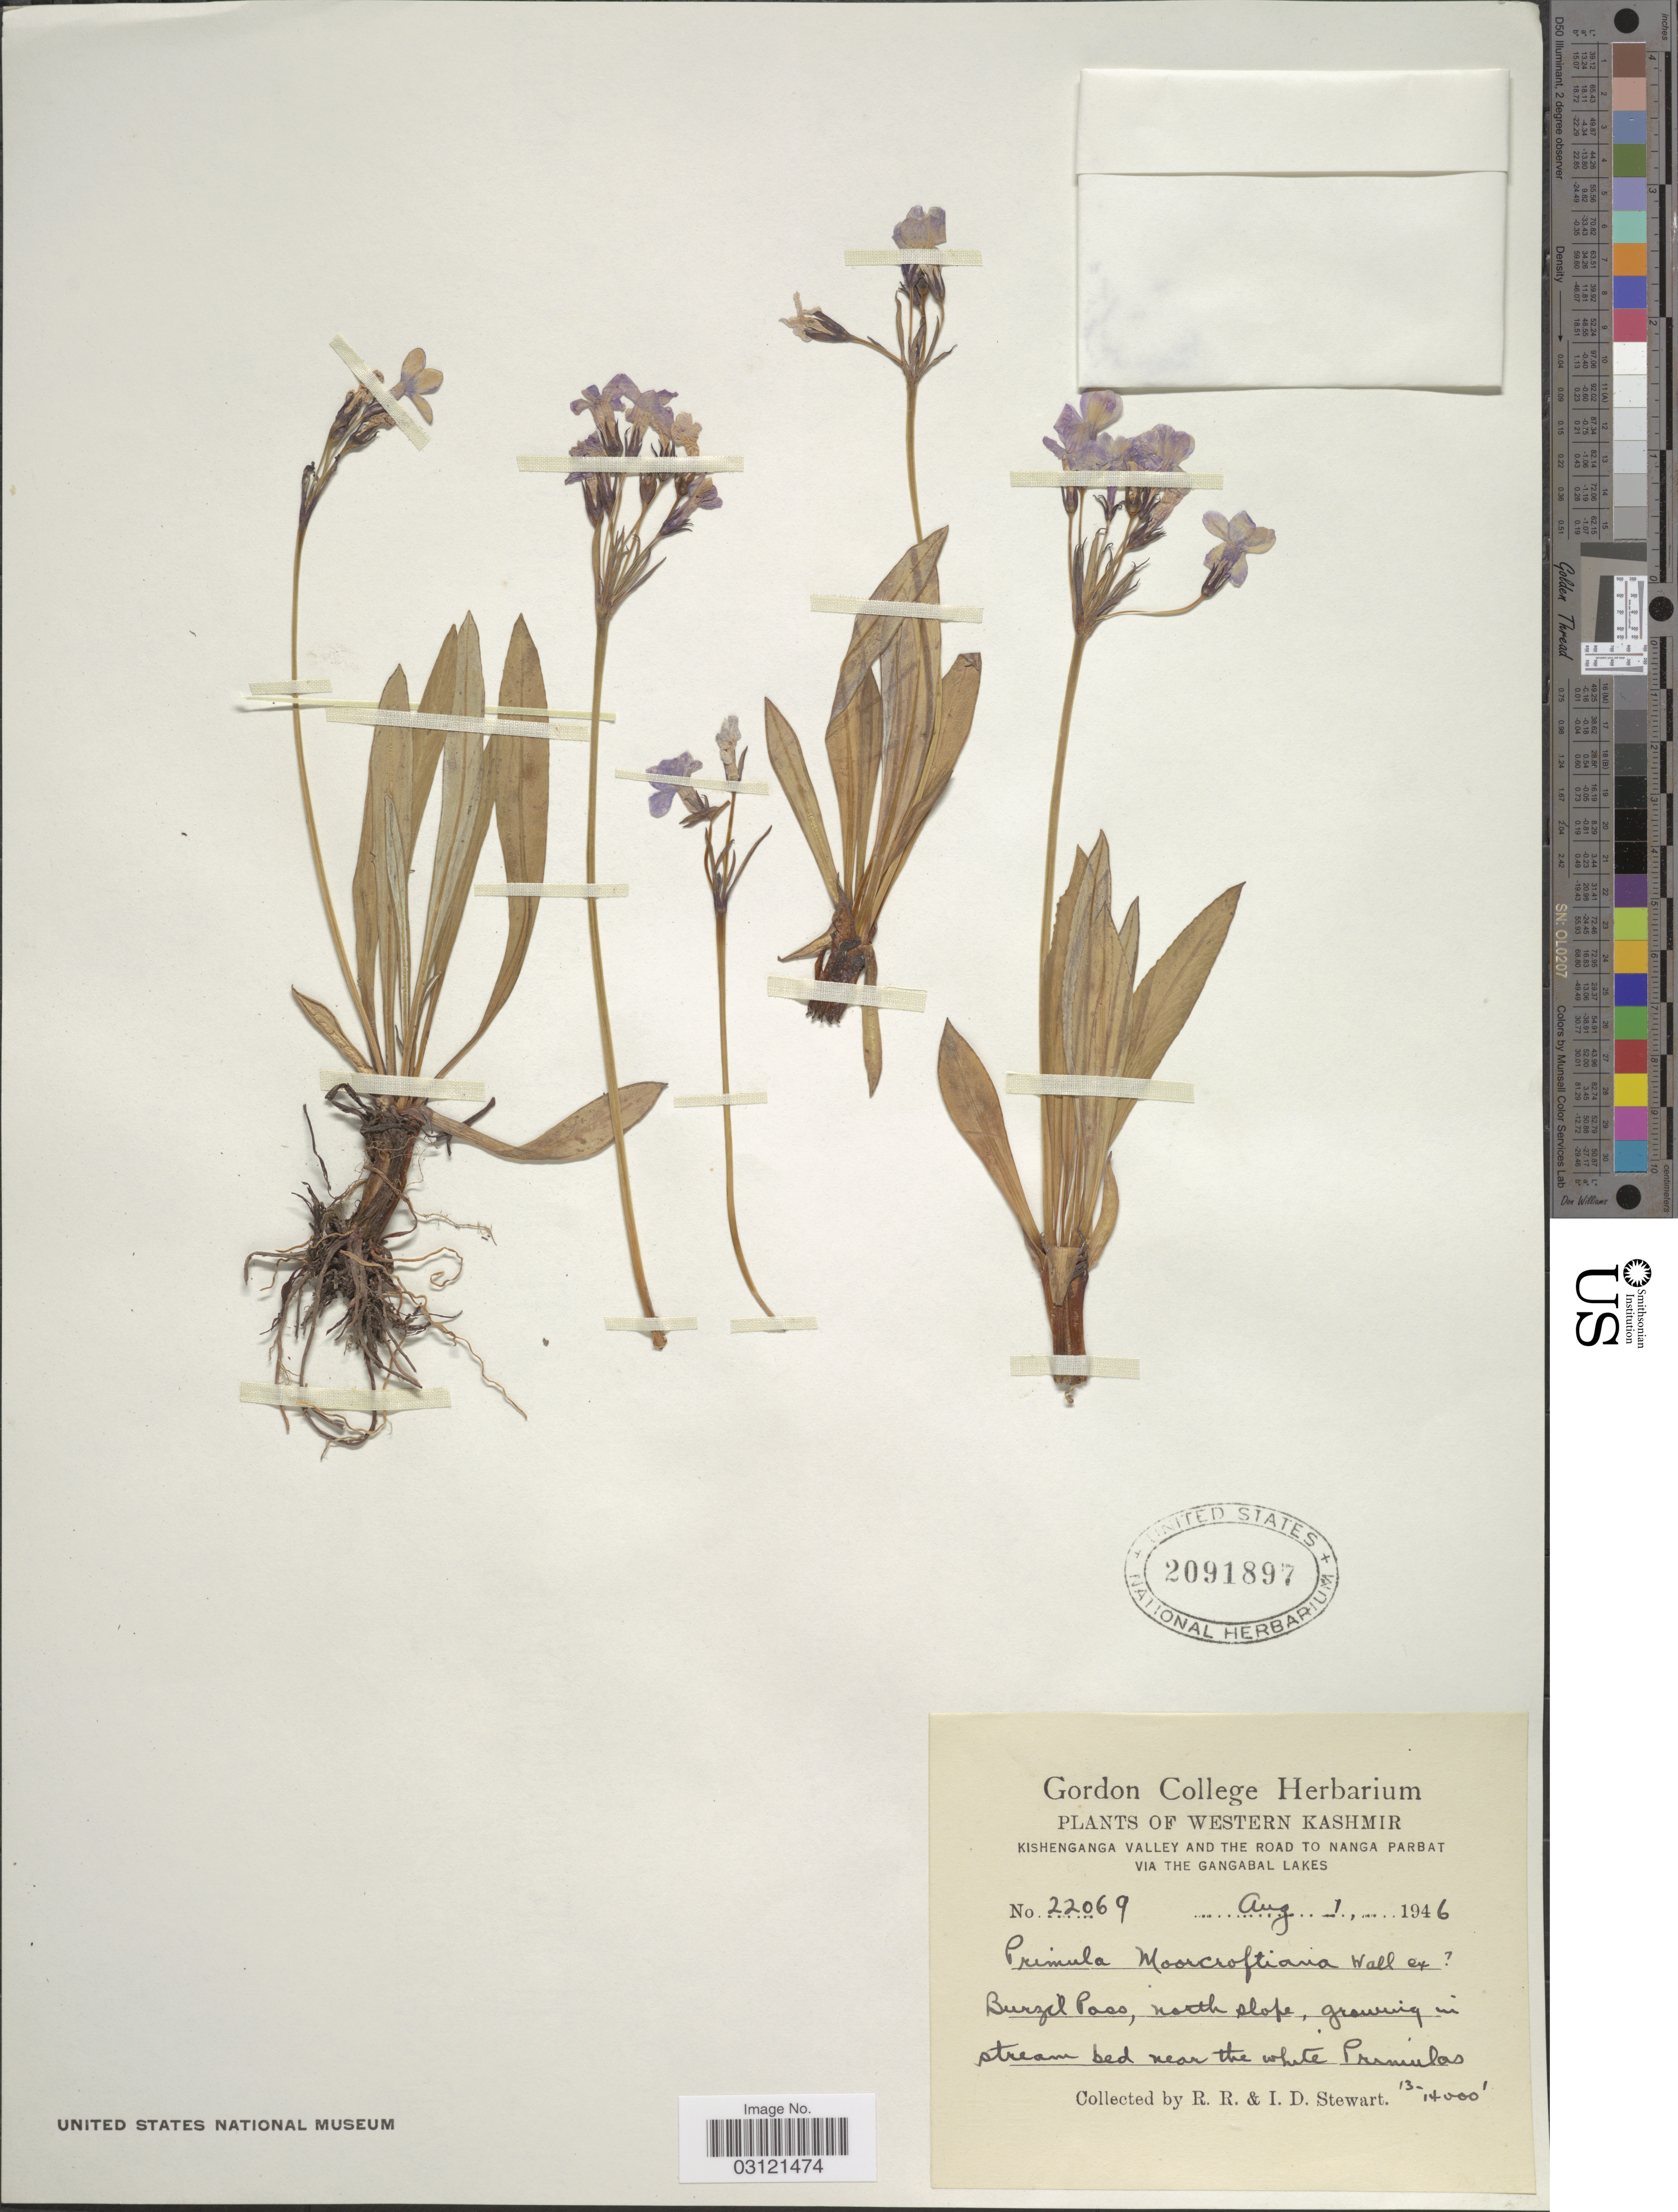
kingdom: Plantae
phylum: Tracheophyta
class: Magnoliopsida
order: Ericales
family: Primulaceae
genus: Primula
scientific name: Primula moorcroftiana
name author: Wall. ex Klatt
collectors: R. Stewart & I. Stewart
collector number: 22069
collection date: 1946-08-01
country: India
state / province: Jammu and Kashmir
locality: Western Kashmir. Kishenganga Valley and the road to Nanga Parbat via the Gangabal Lakes. Burzil Pass, north slope.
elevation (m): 3962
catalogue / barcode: US 2091897